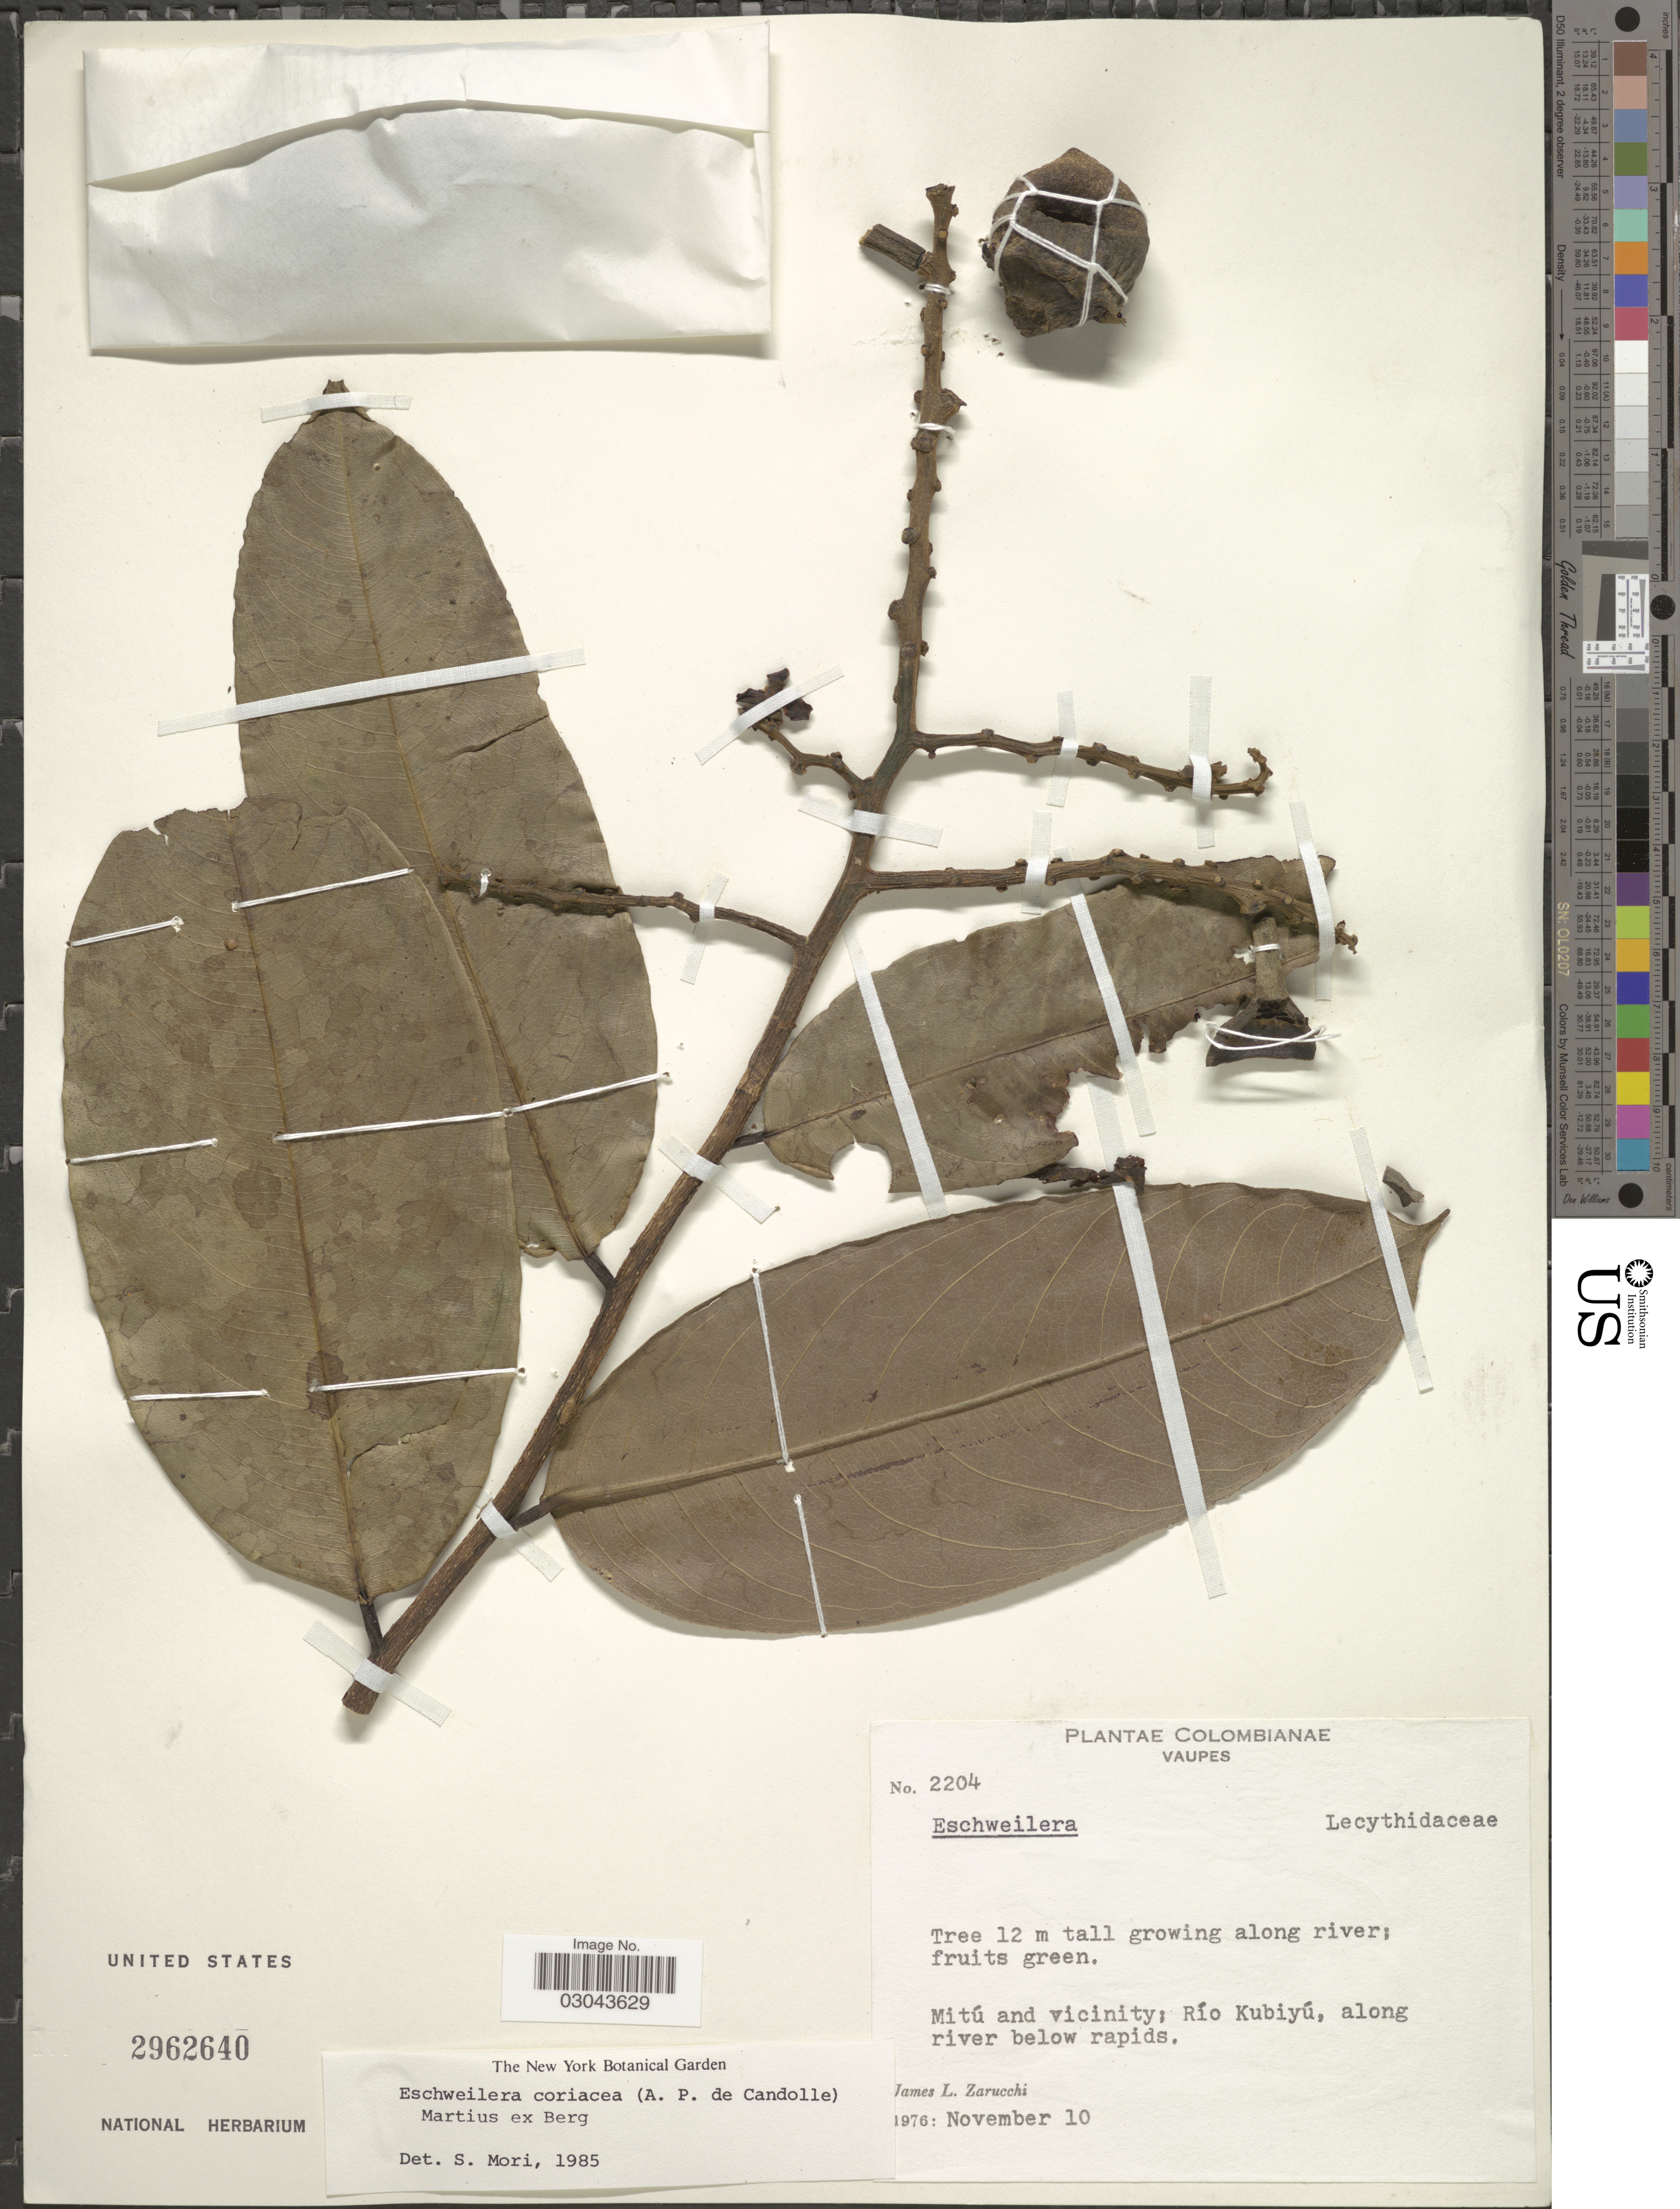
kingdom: Plantae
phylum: Tracheophyta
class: Magnoliopsida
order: Ericales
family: Lecythidaceae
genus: Eschweilera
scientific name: Eschweilera coriacea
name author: (DC.) S.A. Mori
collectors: J. L. Zarucchi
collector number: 2204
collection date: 1976-11-10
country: Colombia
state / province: Vaupés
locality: Mitú and vicinity; Río Kubiyú, along river below rapids.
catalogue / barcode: US 2962640